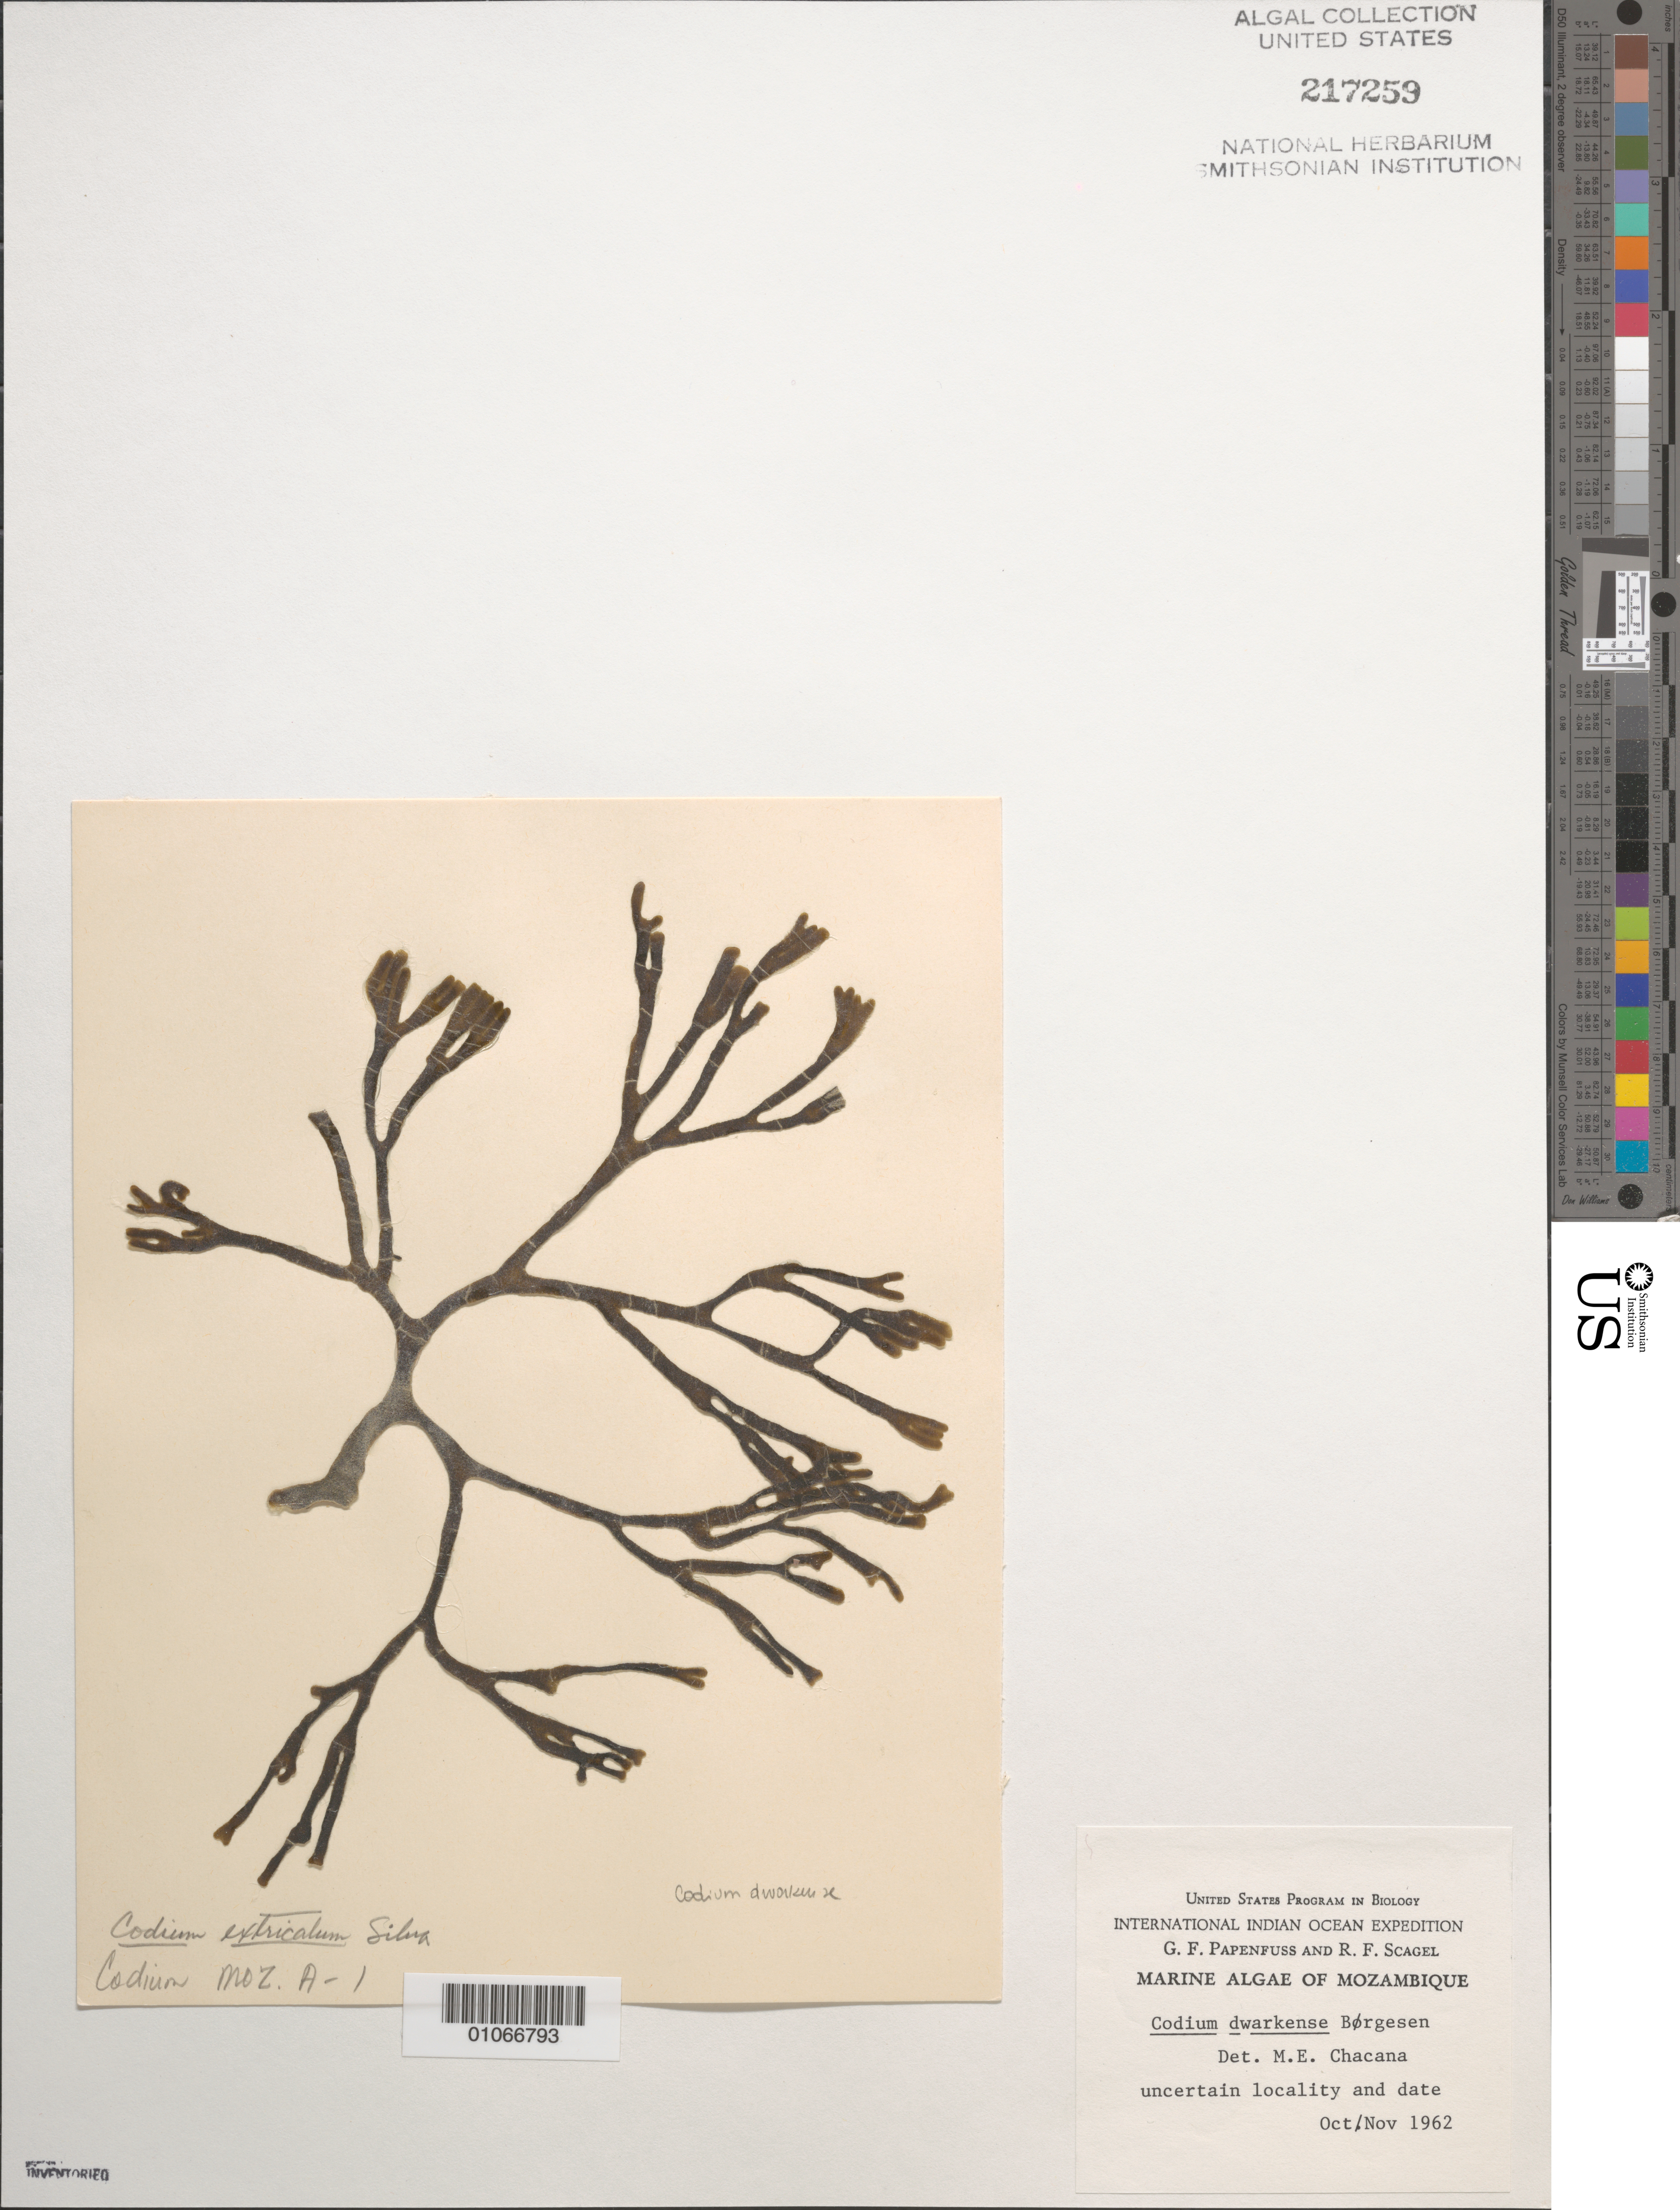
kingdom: Plantae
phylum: Chlorophyta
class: Ulvophyceae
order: Bryopsidales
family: Codiaceae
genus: Codium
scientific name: Codium dwarkense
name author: Børgesen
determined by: Chacana, M. E.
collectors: G. Papenfuss & R. F. Scagel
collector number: A-1 or s.n.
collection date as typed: Oct 1962 or -- Nov 1962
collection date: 1962-10 or 1962-11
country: Mozambique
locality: Uncertain locality and date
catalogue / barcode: US 217259